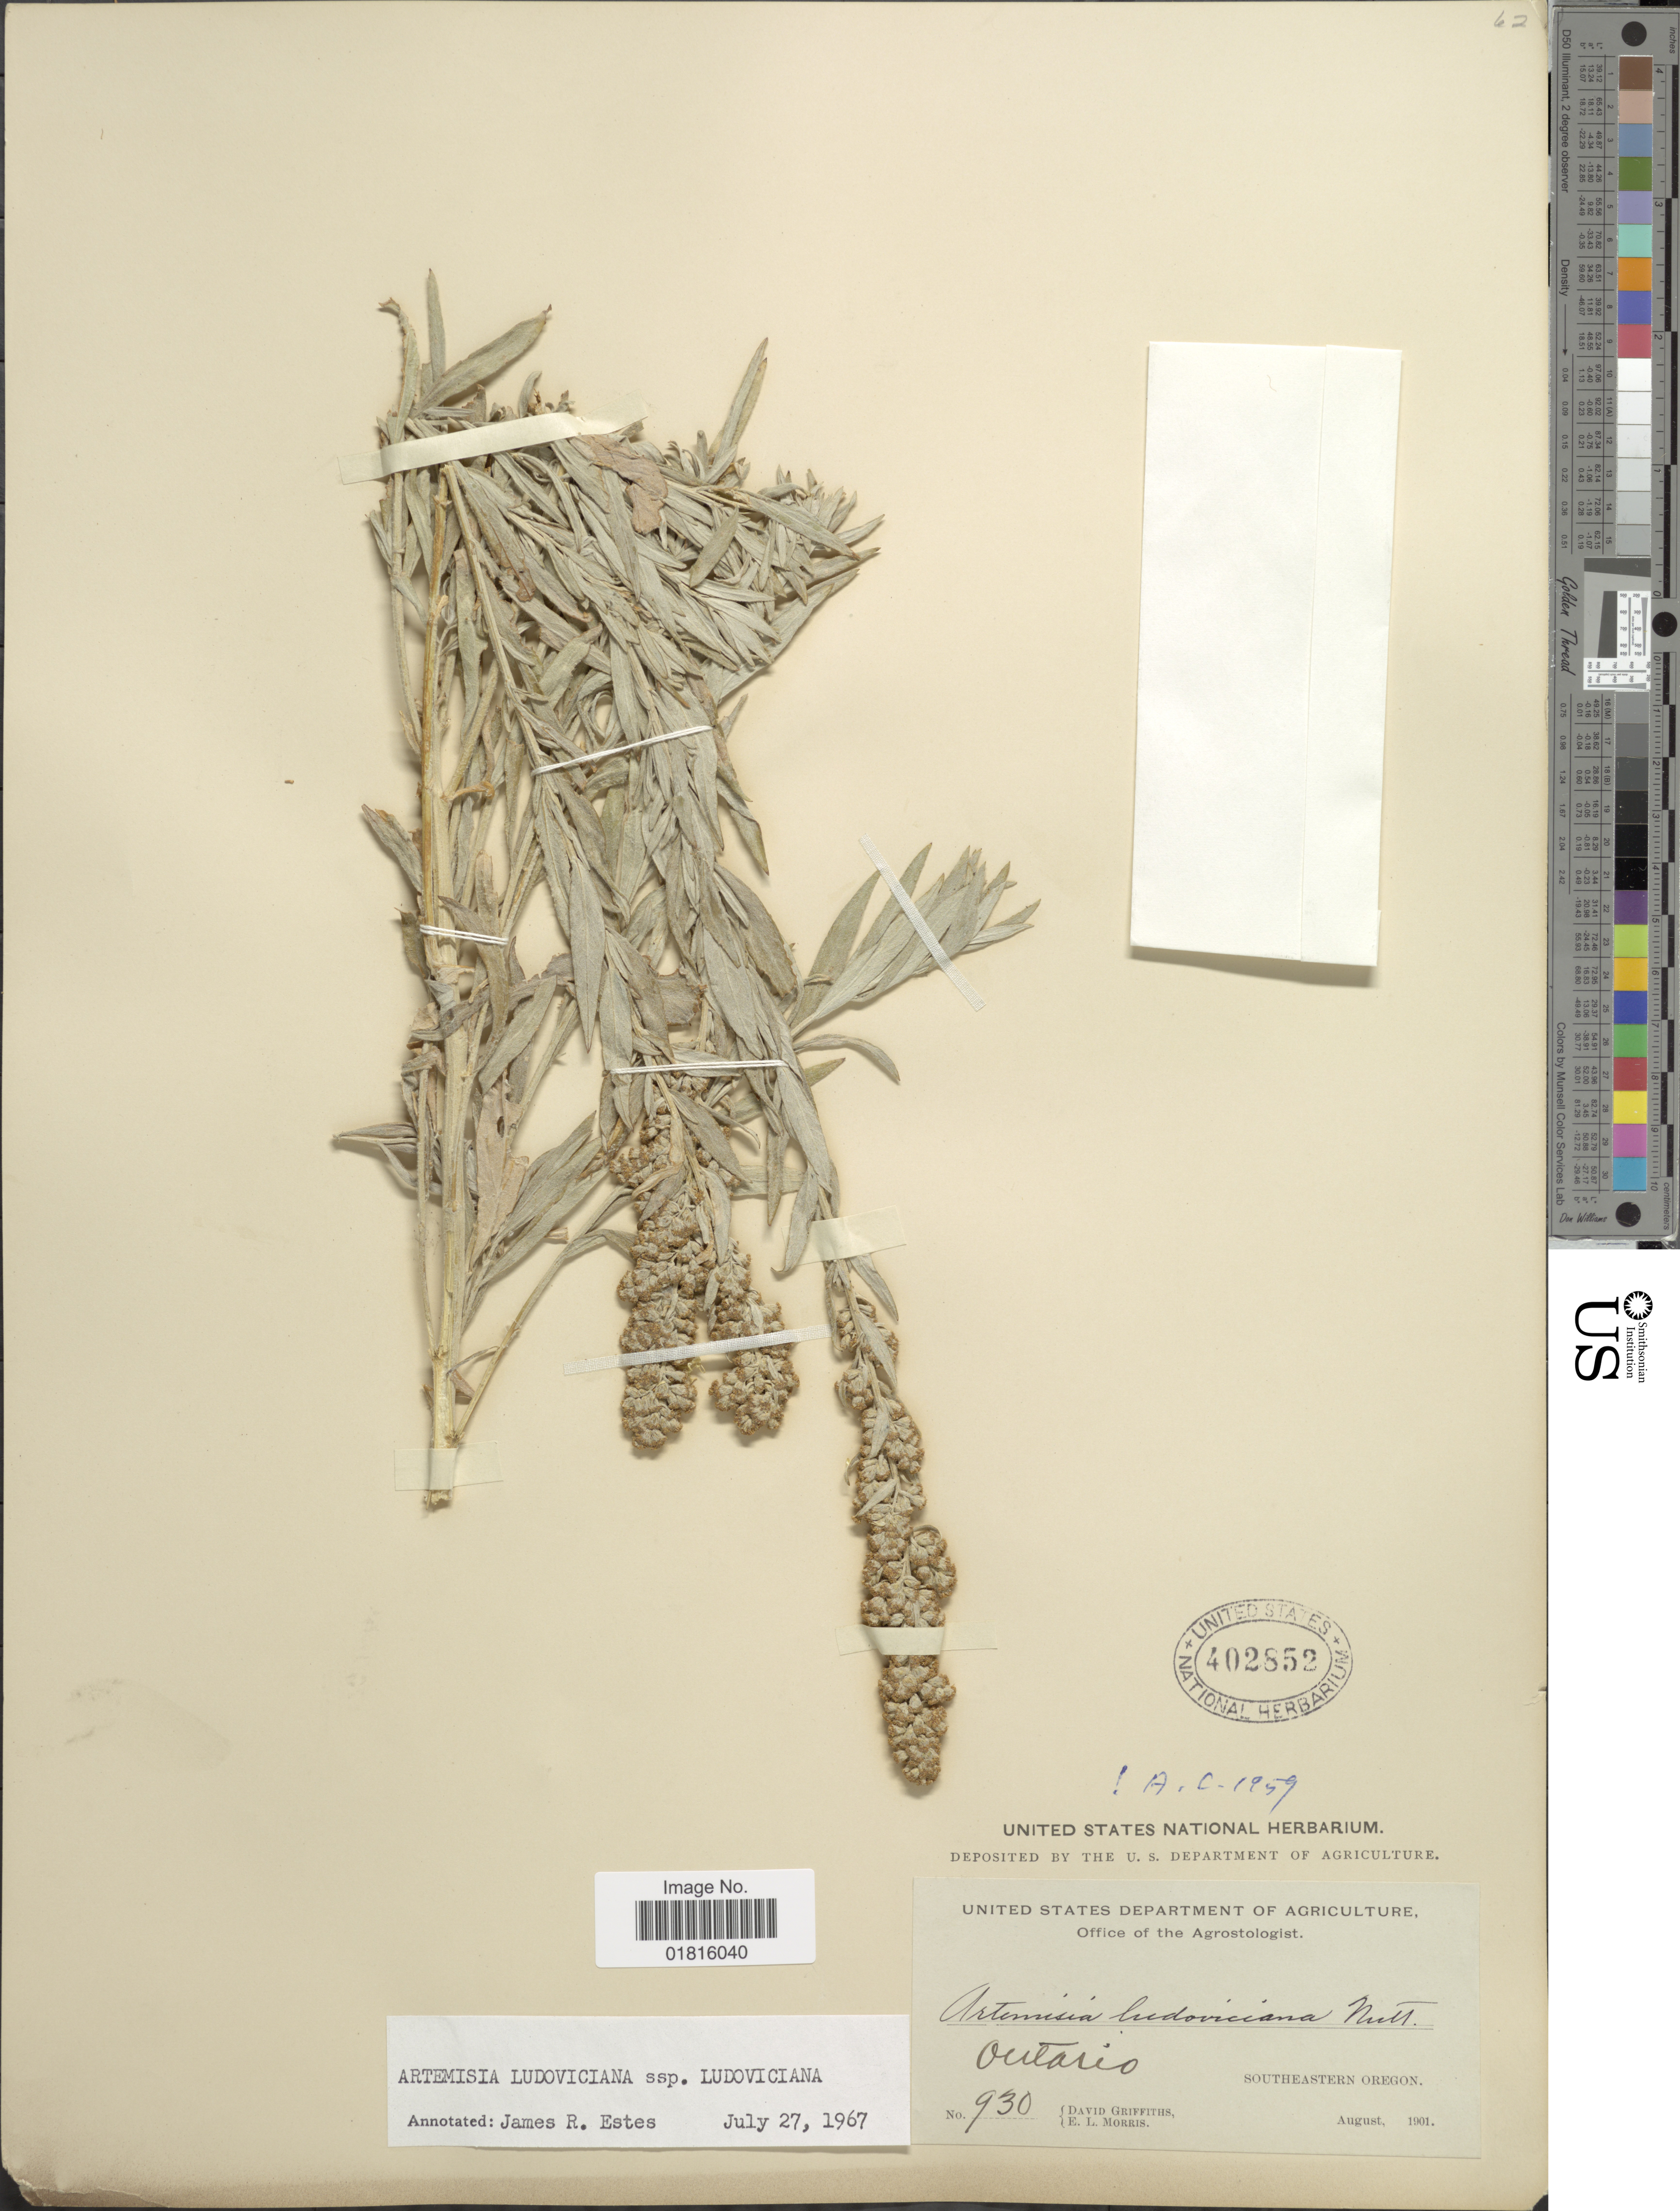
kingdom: Plantae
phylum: Tracheophyta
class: Magnoliopsida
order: Asterales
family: Asteraceae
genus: Artemisia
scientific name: Artemisia ludoviciana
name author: Nutt.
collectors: D. Griffiths & E. Morris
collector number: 930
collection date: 1901-08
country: United States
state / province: Oregon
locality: Ontario, Southeastern Oregon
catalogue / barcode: US 402852